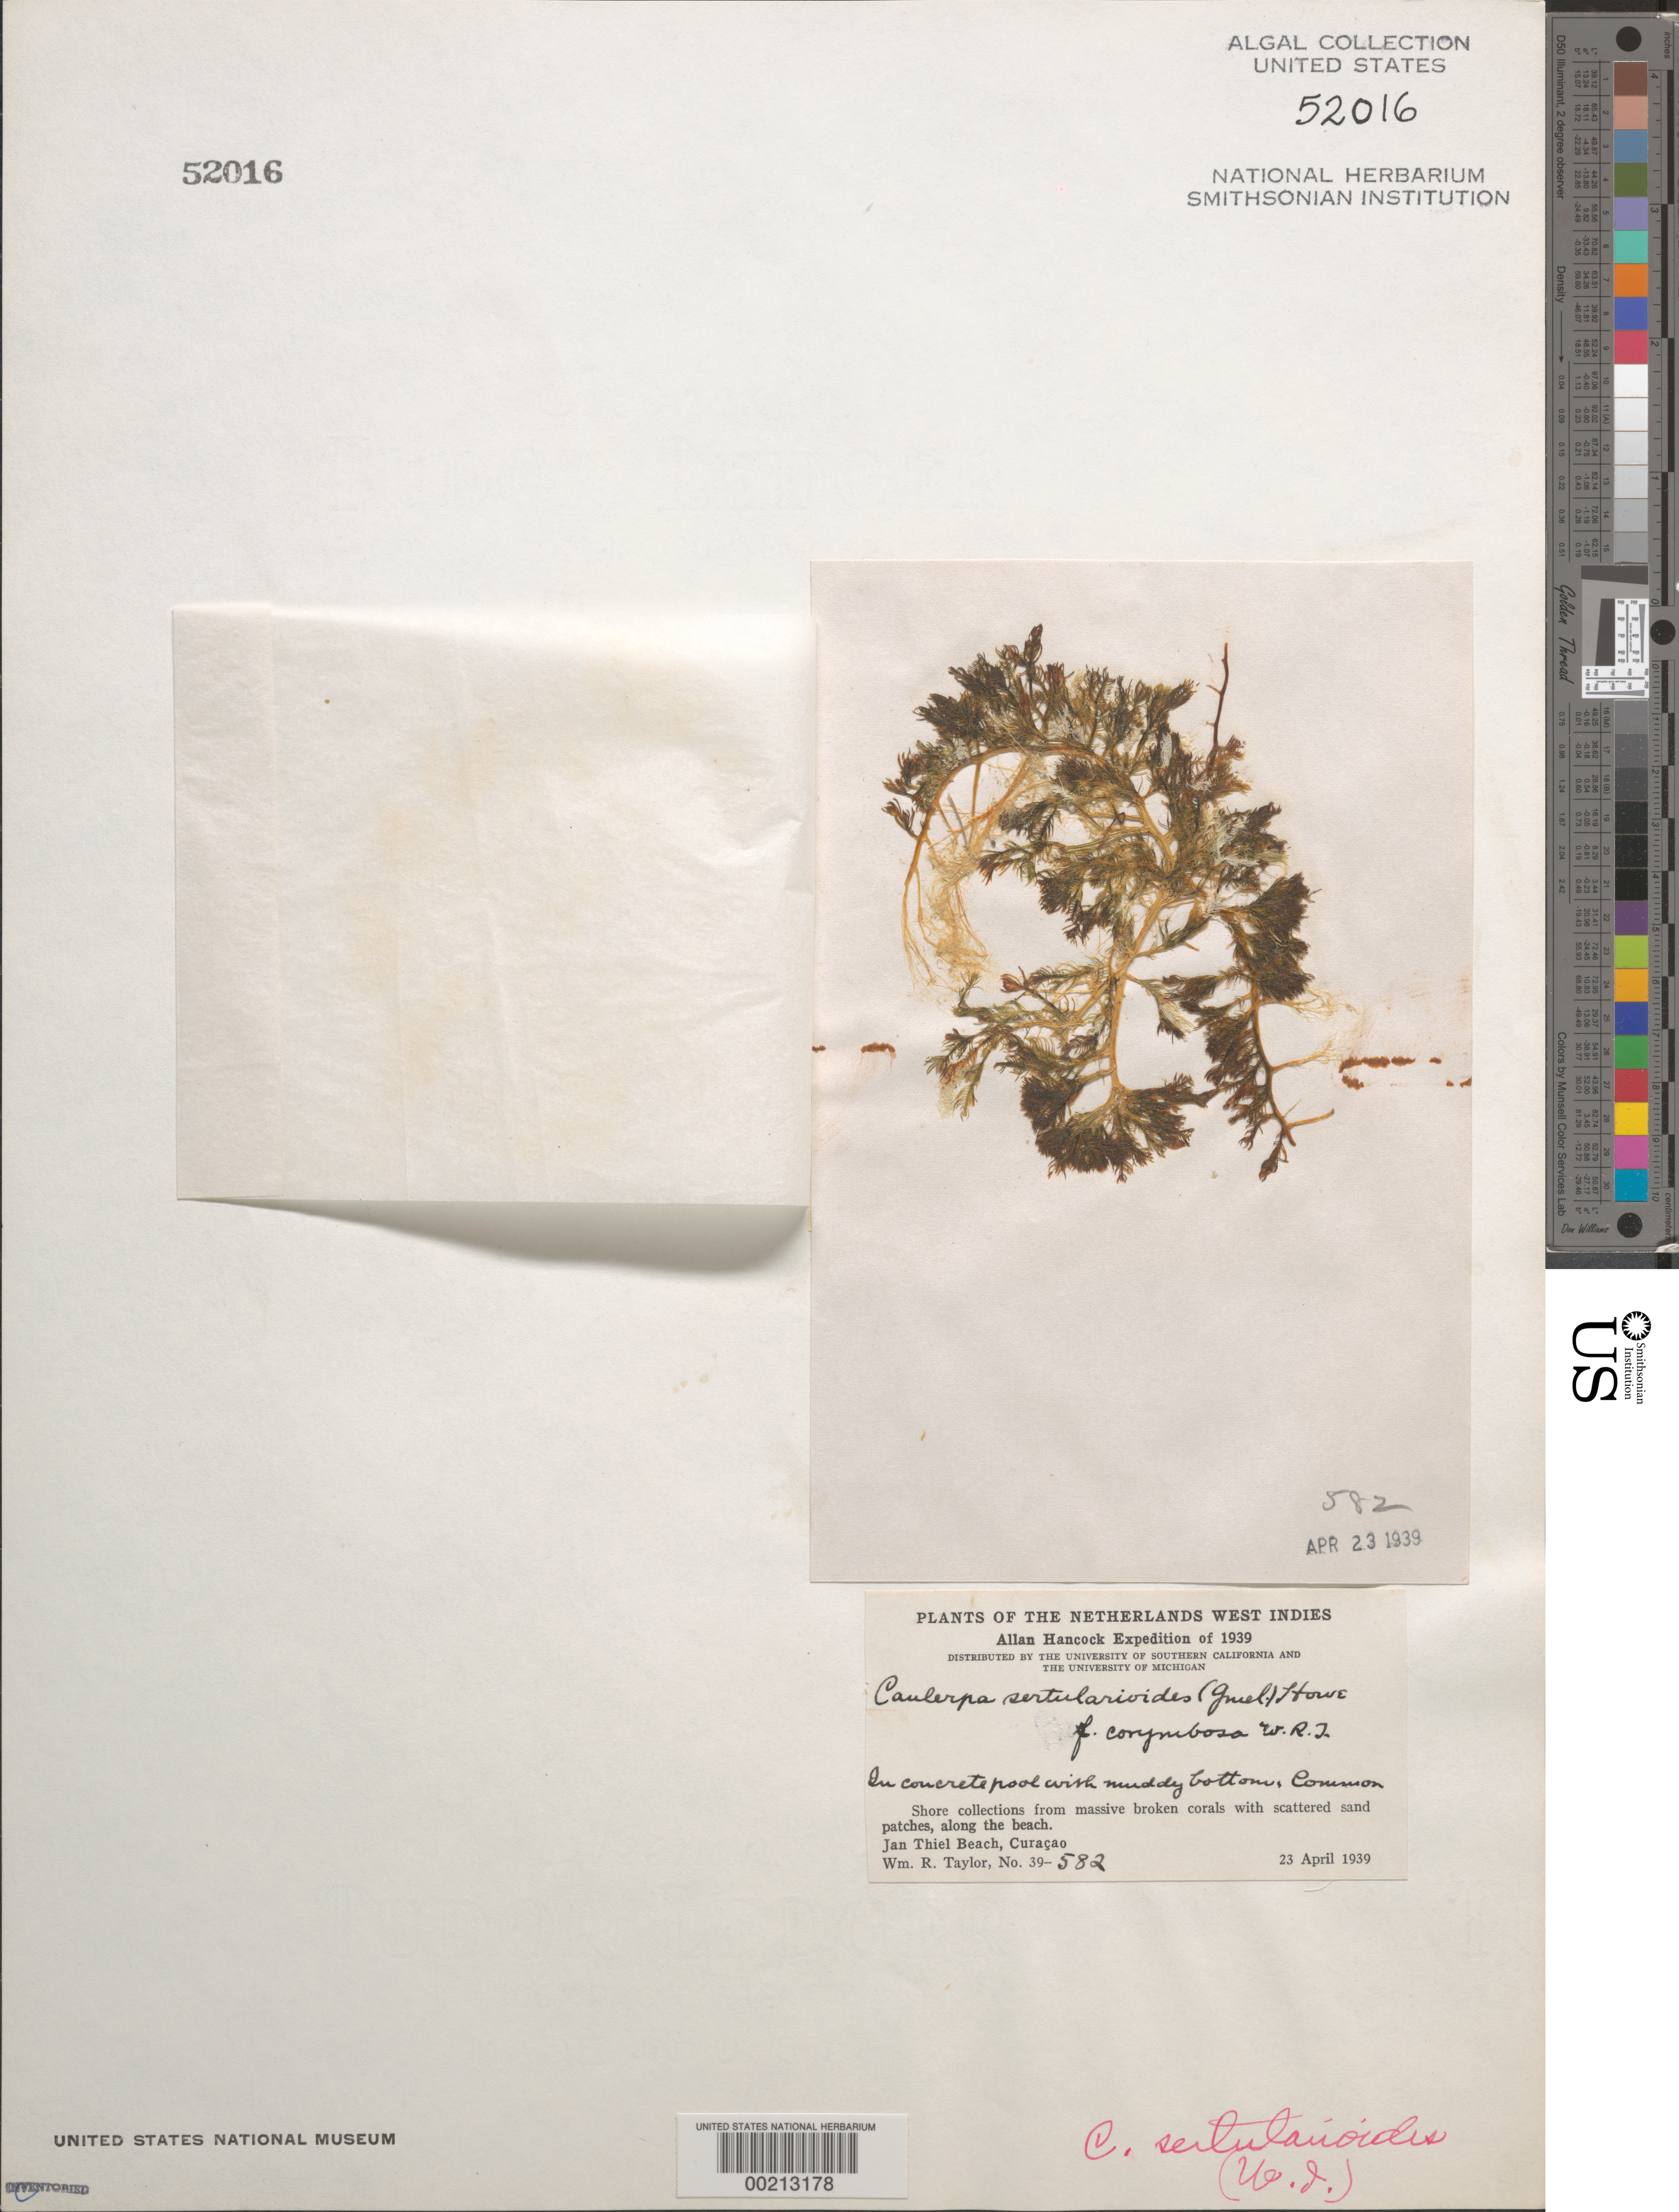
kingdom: Plantae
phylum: Chlorophyta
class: Ulvophyceae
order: Bryopsidales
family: Caulerpaceae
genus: Caulerpa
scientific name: Caulerpa sertularioides f. corymbosa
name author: W.R. Taylor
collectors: W. R. Taylor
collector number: WRT 39-582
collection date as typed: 23 Apr 1939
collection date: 1939-04-23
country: Curaçao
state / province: ABC Islands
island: Curaçao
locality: Jan Thiel Beach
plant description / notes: Allan Hancock Expedition of 1939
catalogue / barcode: US 52016